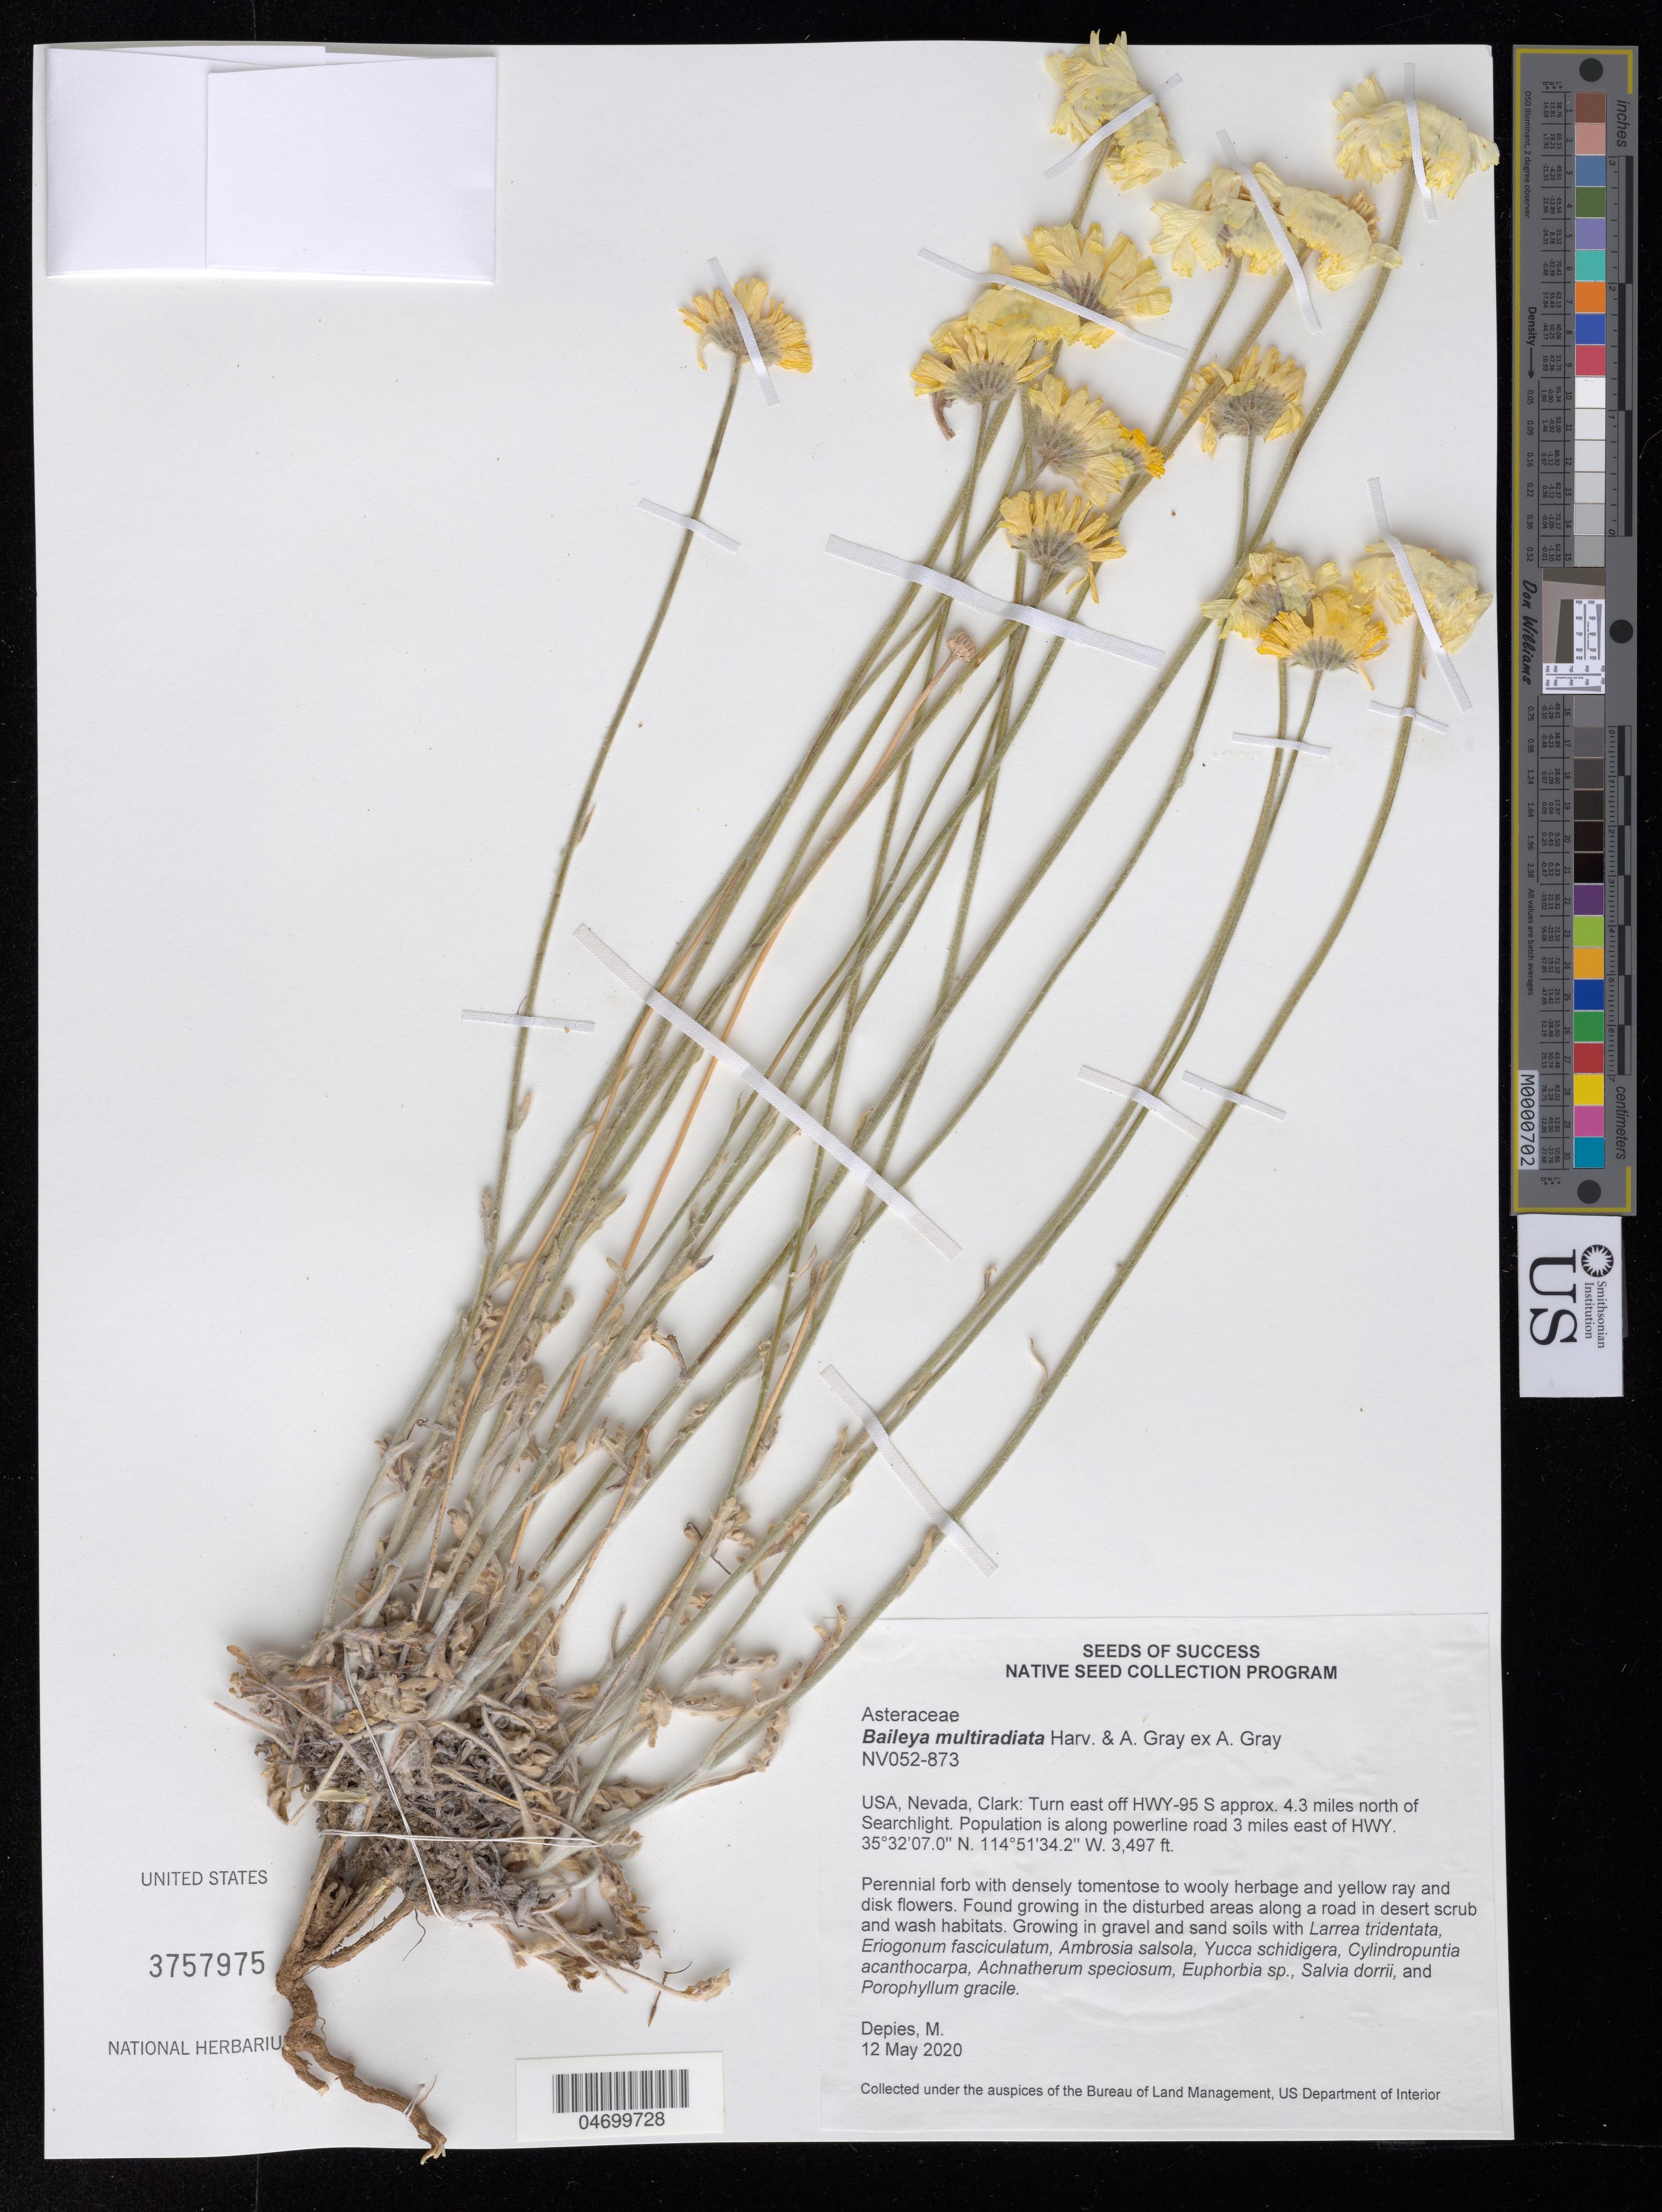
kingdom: Plantae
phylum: Tracheophyta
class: Magnoliopsida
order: Asterales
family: Asteraceae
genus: Baileya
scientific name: Baileya multiradiata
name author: Harv. & A. Gray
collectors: M. Depies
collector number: NV052-873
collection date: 2020-05-12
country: United States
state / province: Nevada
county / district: Clark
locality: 3 mi. E of Hwy 95, along powerline road.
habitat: Desert scrub and wash habitats. Gravel and sand soils. With Larrea tridentata, Ambrosia salsola, Salvia dorrii, ect.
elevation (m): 1066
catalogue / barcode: US 3757975